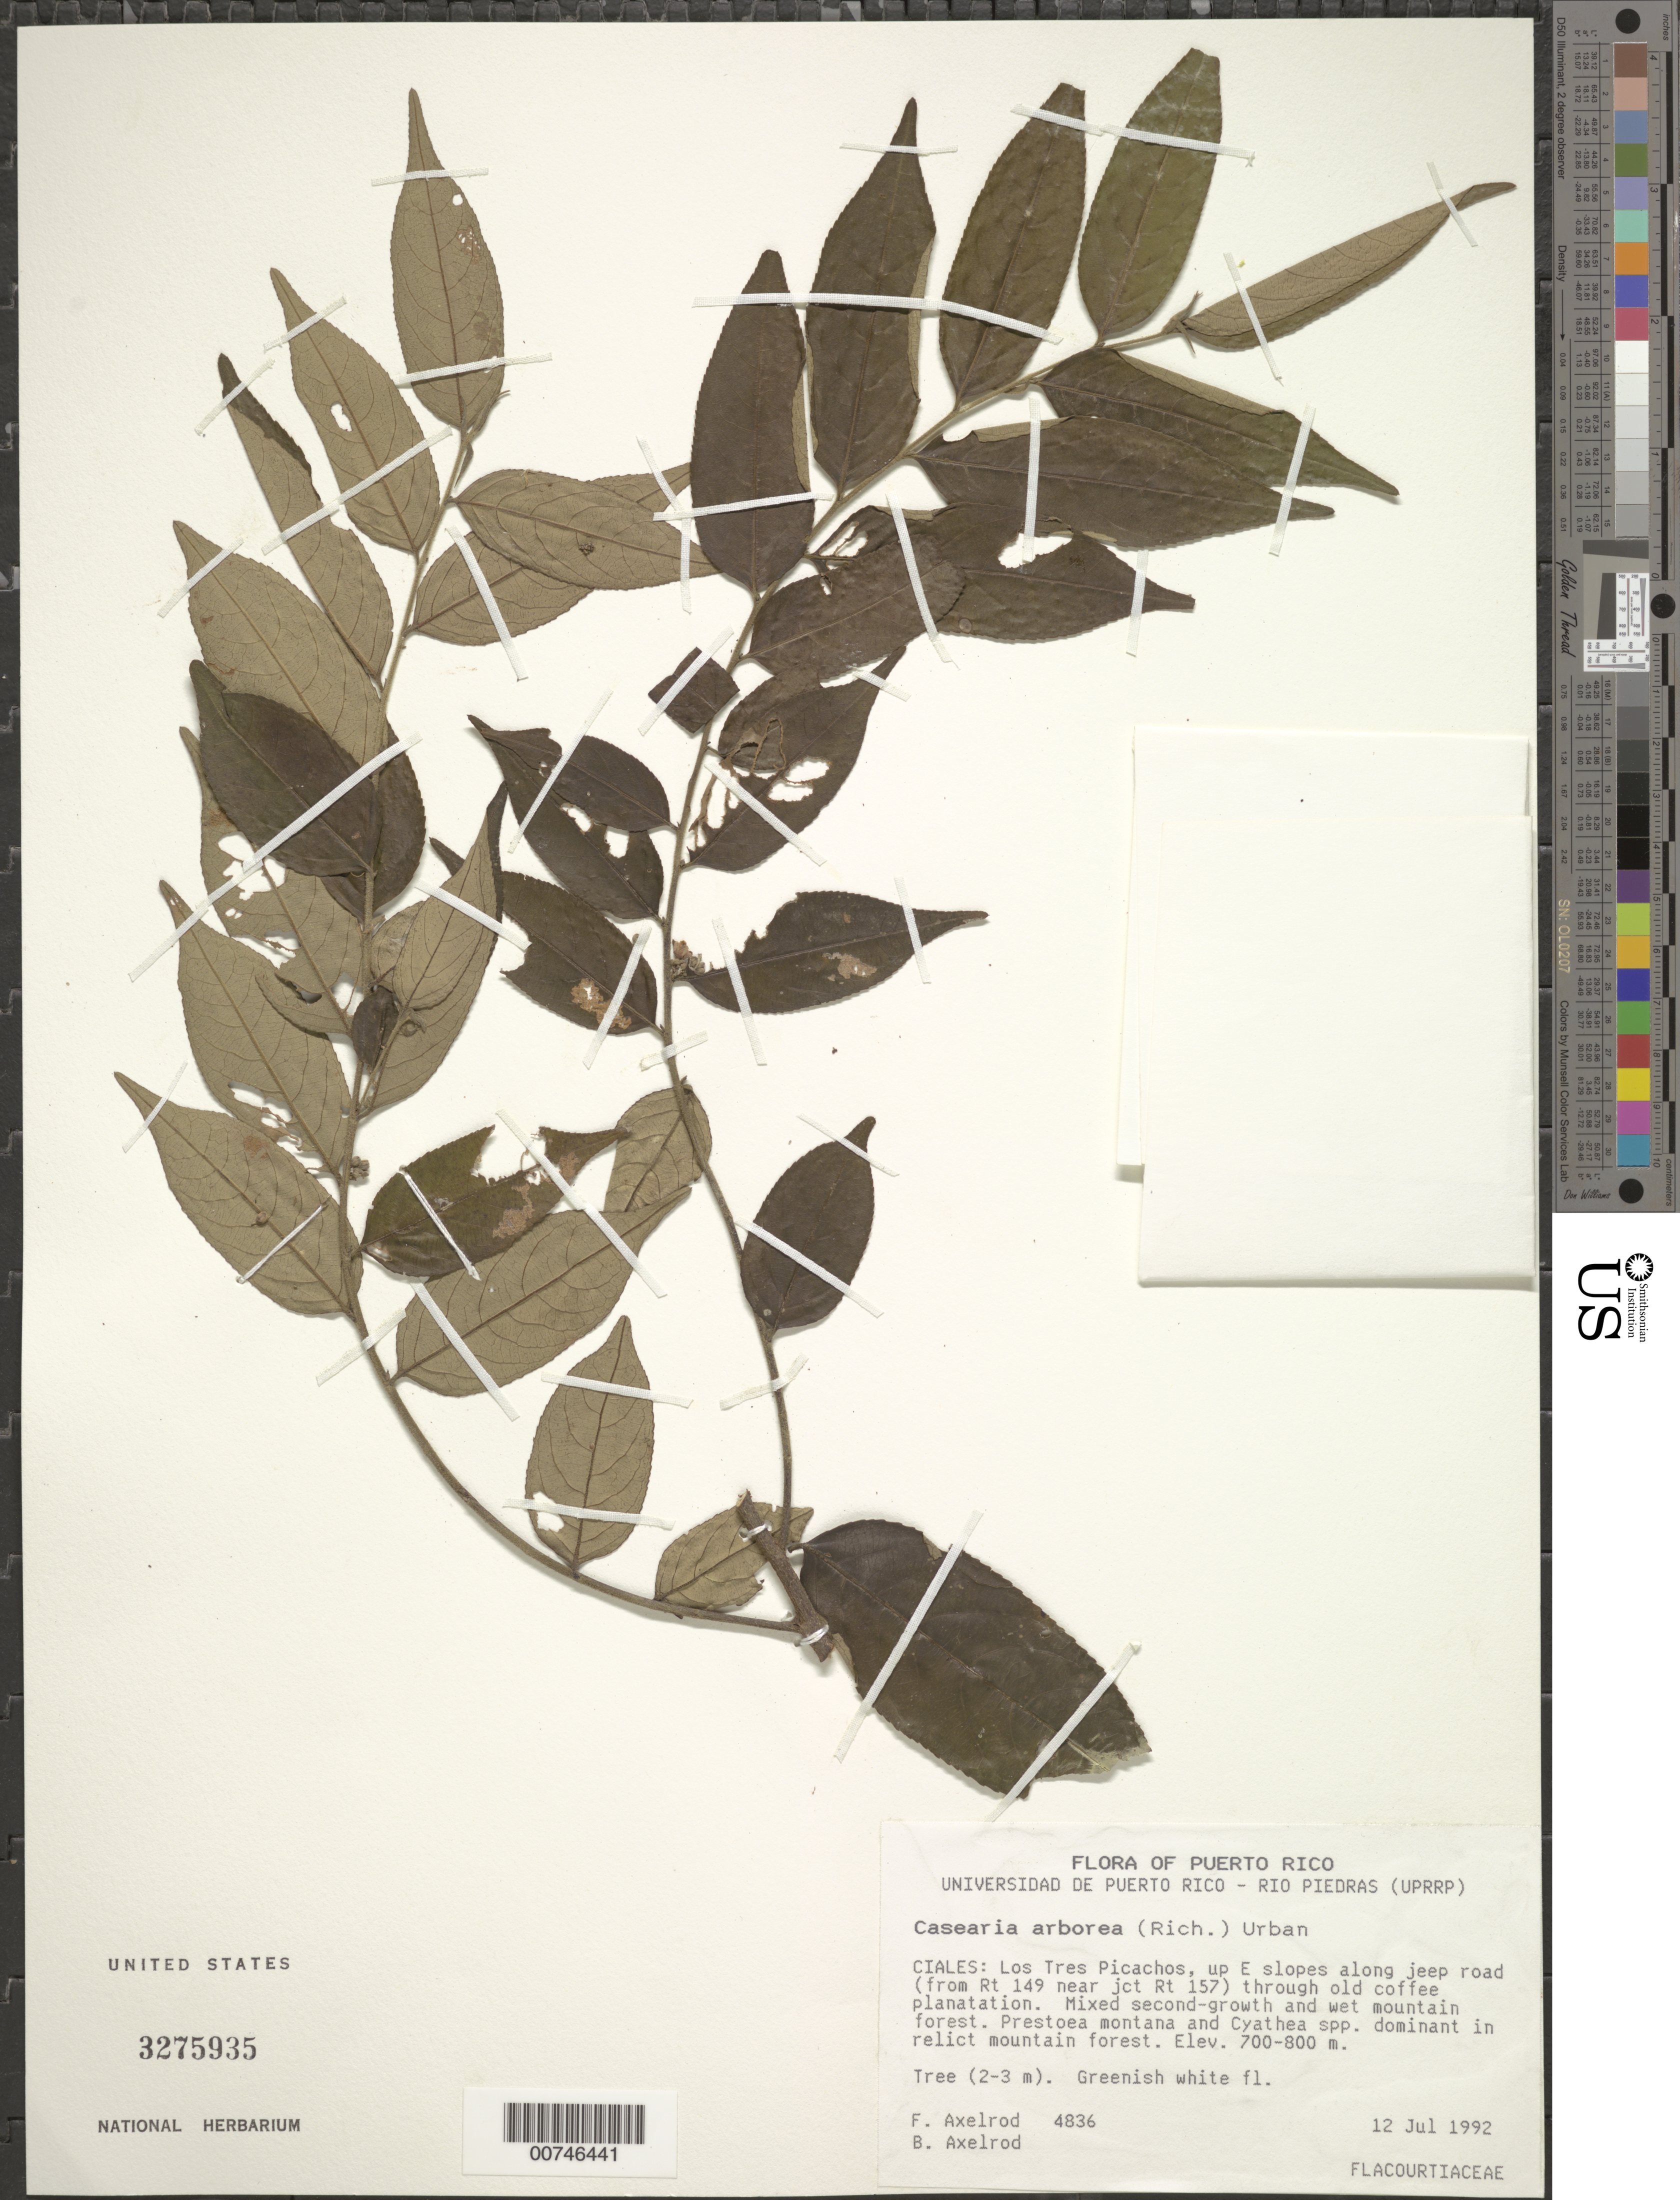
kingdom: Plantae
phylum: Tracheophyta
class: Magnoliopsida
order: Malpighiales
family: Salicaceae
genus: Casearia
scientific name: Casearia arborea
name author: (Rich.) Urb.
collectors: F. S. Axelrod & B. Axelrod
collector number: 4836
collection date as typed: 12 Jul 1992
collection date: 1992-07-12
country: Puerto Rico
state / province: Ciales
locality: Ciales: Los Tres Picachos, up E slopes along jeep road (from Rt 149 jct Rt 157) through old coffee plantation.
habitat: Mixed second-growth and wet mountain forest.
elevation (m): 700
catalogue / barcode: US 3275935